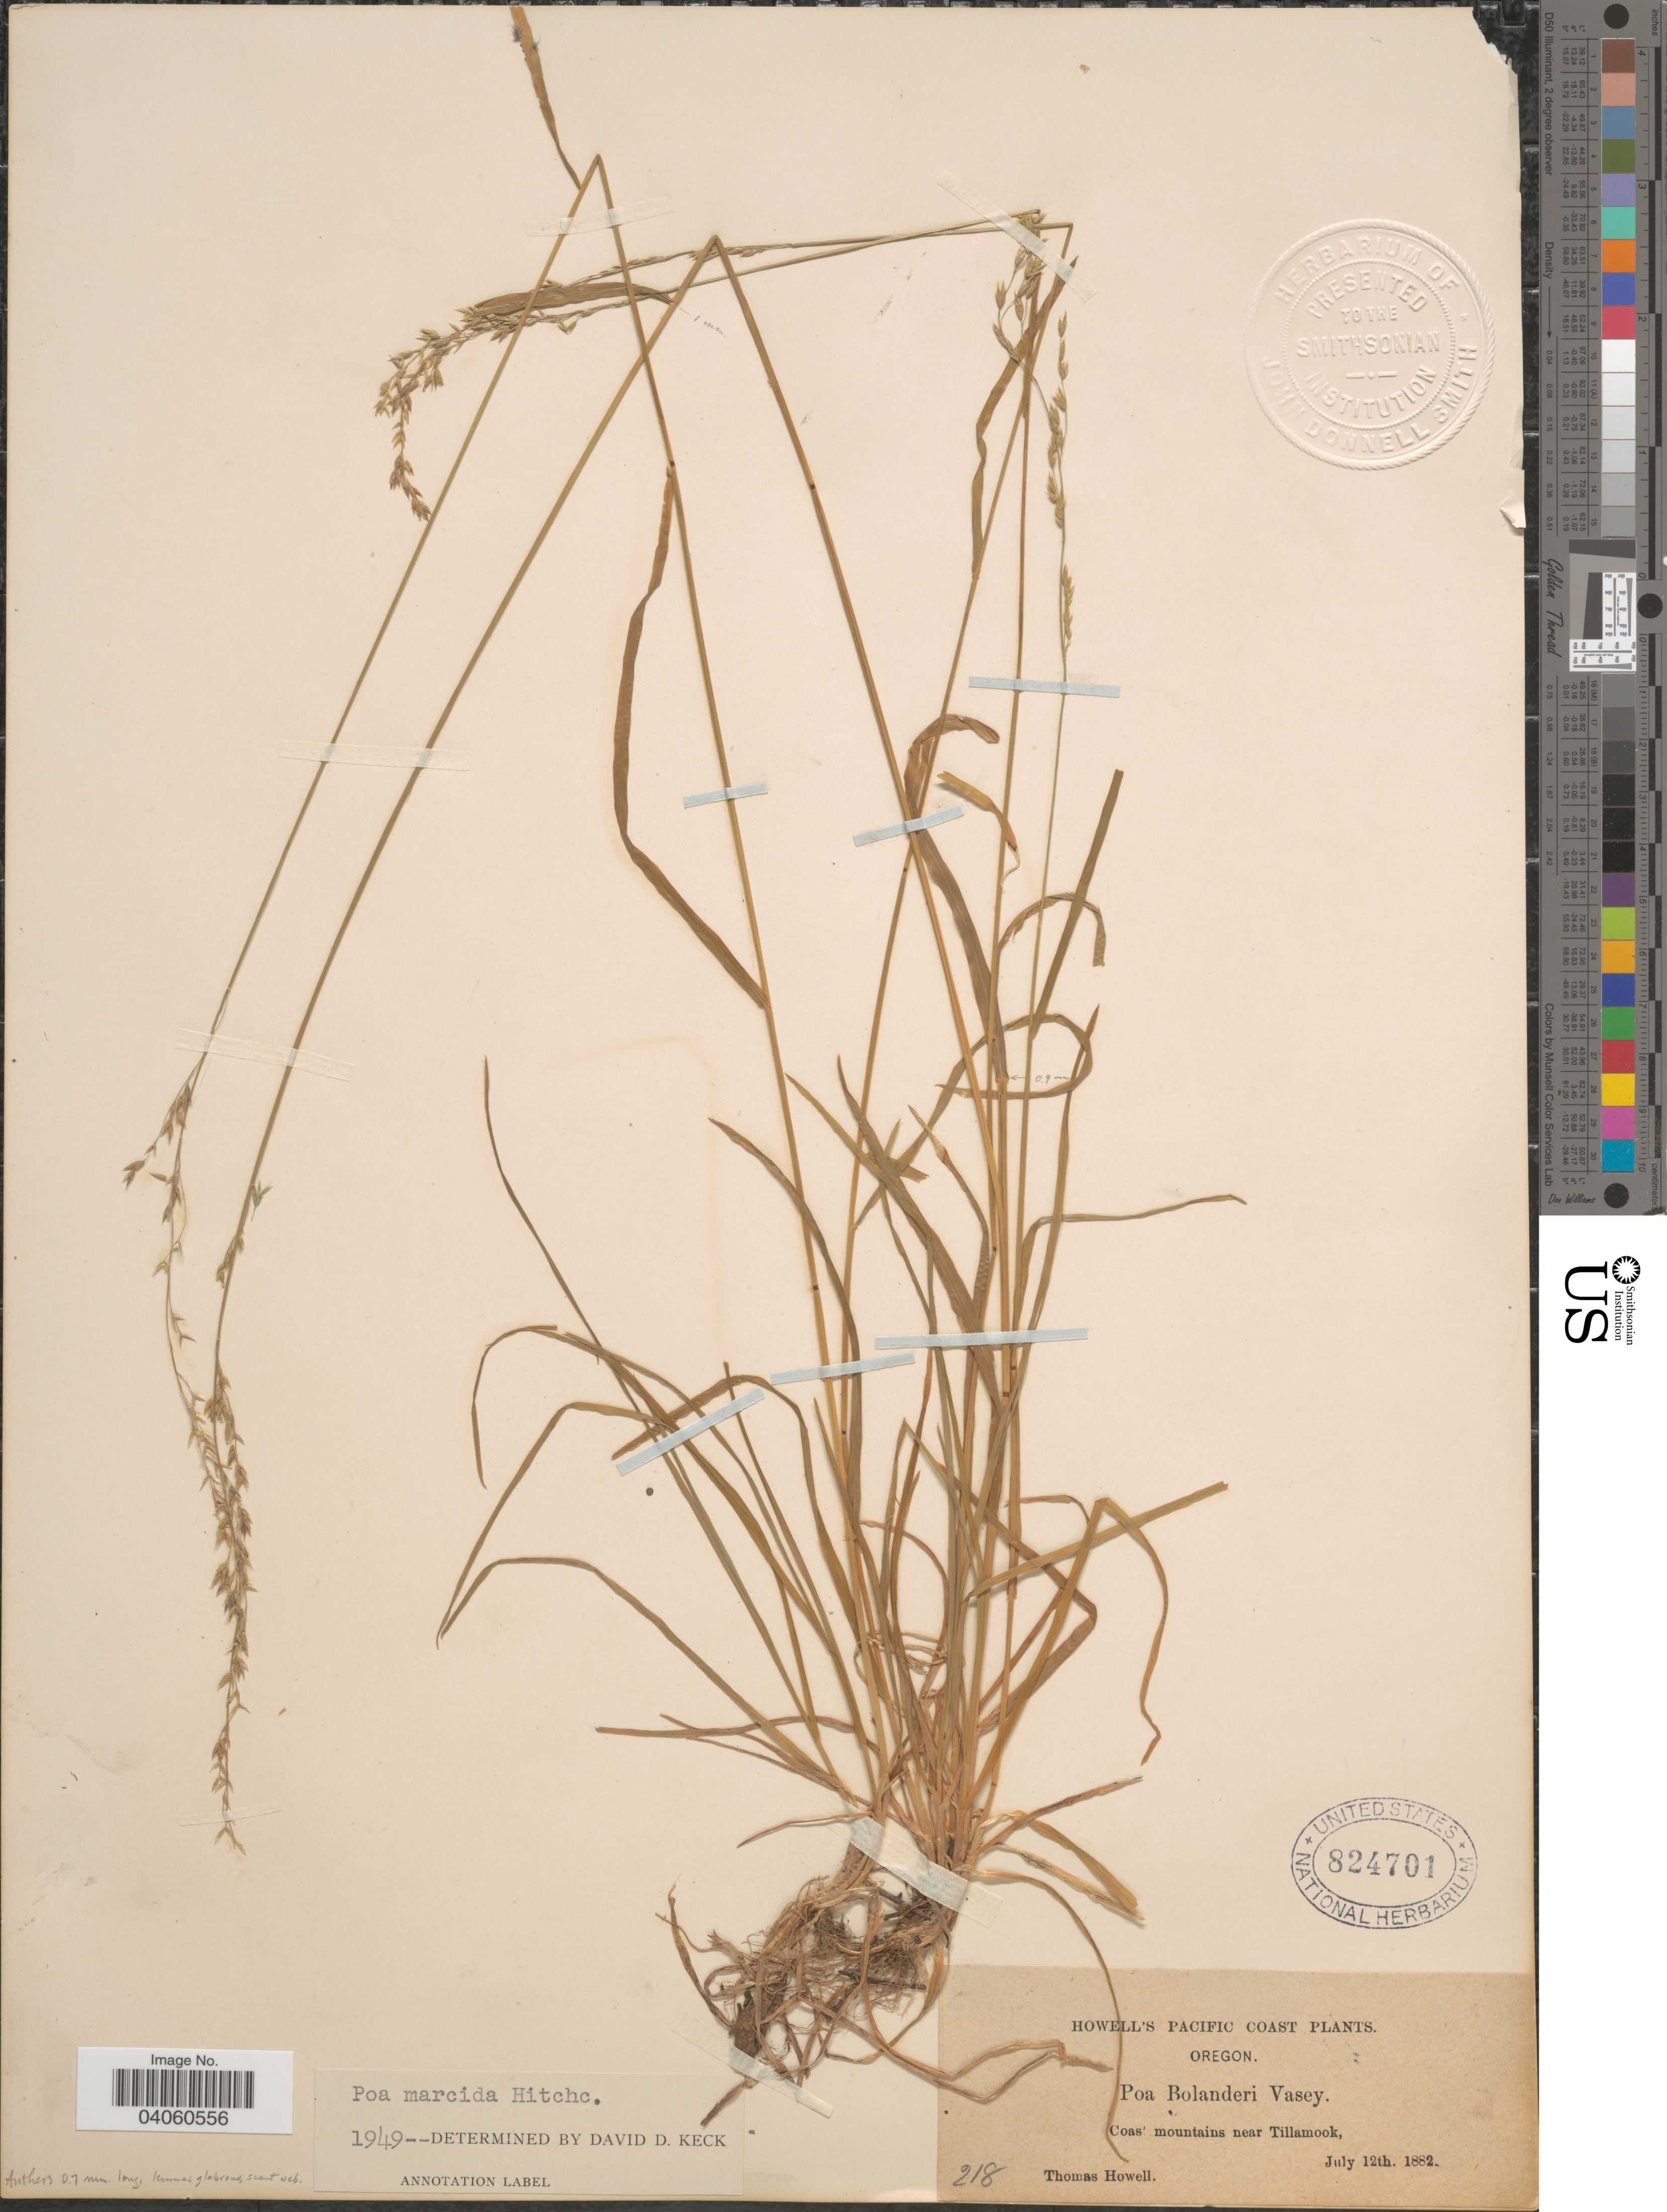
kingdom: Plantae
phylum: Tracheophyta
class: Liliopsida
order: Poales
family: Poaceae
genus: Poa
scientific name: Poa marcida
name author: Hitchc.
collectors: T. Howell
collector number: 218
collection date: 1882-07-12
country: United States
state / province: Oregon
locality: Pacific Coast. Coas' mountains near Tillamook.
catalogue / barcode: US 824701